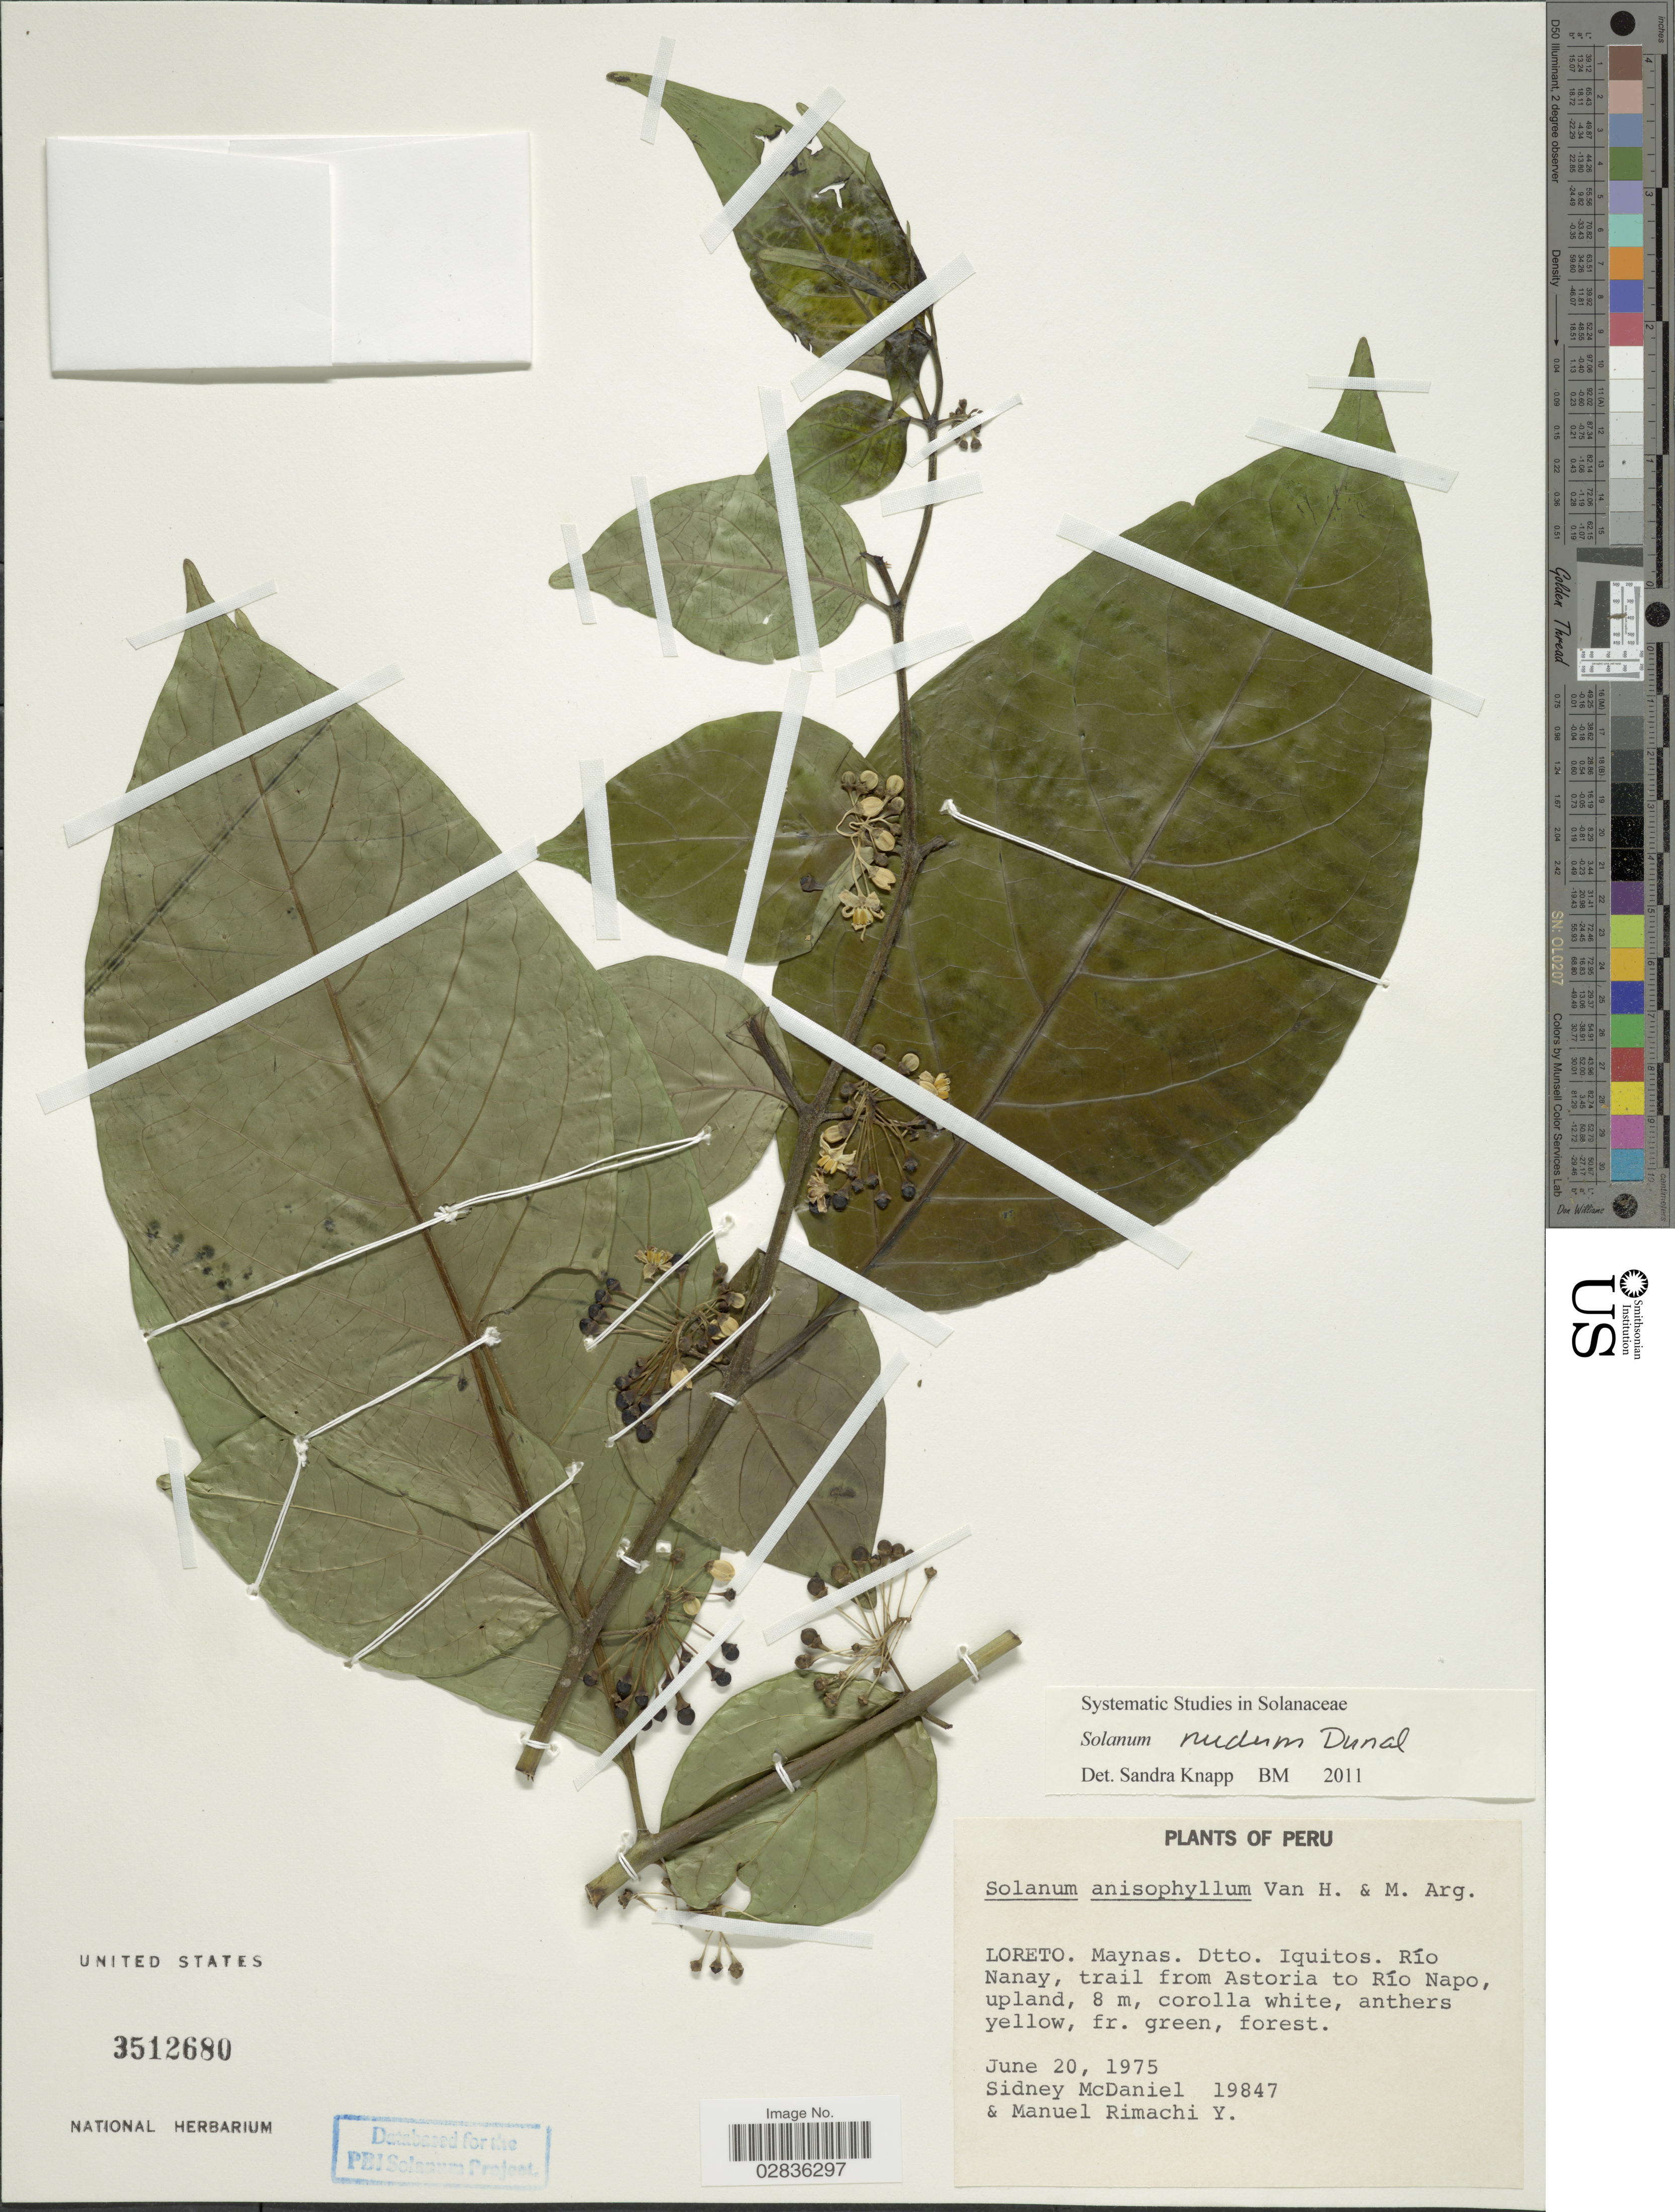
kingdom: Plantae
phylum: Tracheophyta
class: Magnoliopsida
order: Solanales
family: Solanaceae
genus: Solanum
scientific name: Solanum nudum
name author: Dunal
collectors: S. McDaniel & M. Rimachi Y.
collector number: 19847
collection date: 1975-06-20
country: Peru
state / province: Loreto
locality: Loreto. Maynas. Dtto. Iquitos. Río Nanay, trail from Astoria to Río Napo, upland.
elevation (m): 8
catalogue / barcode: US 3512680